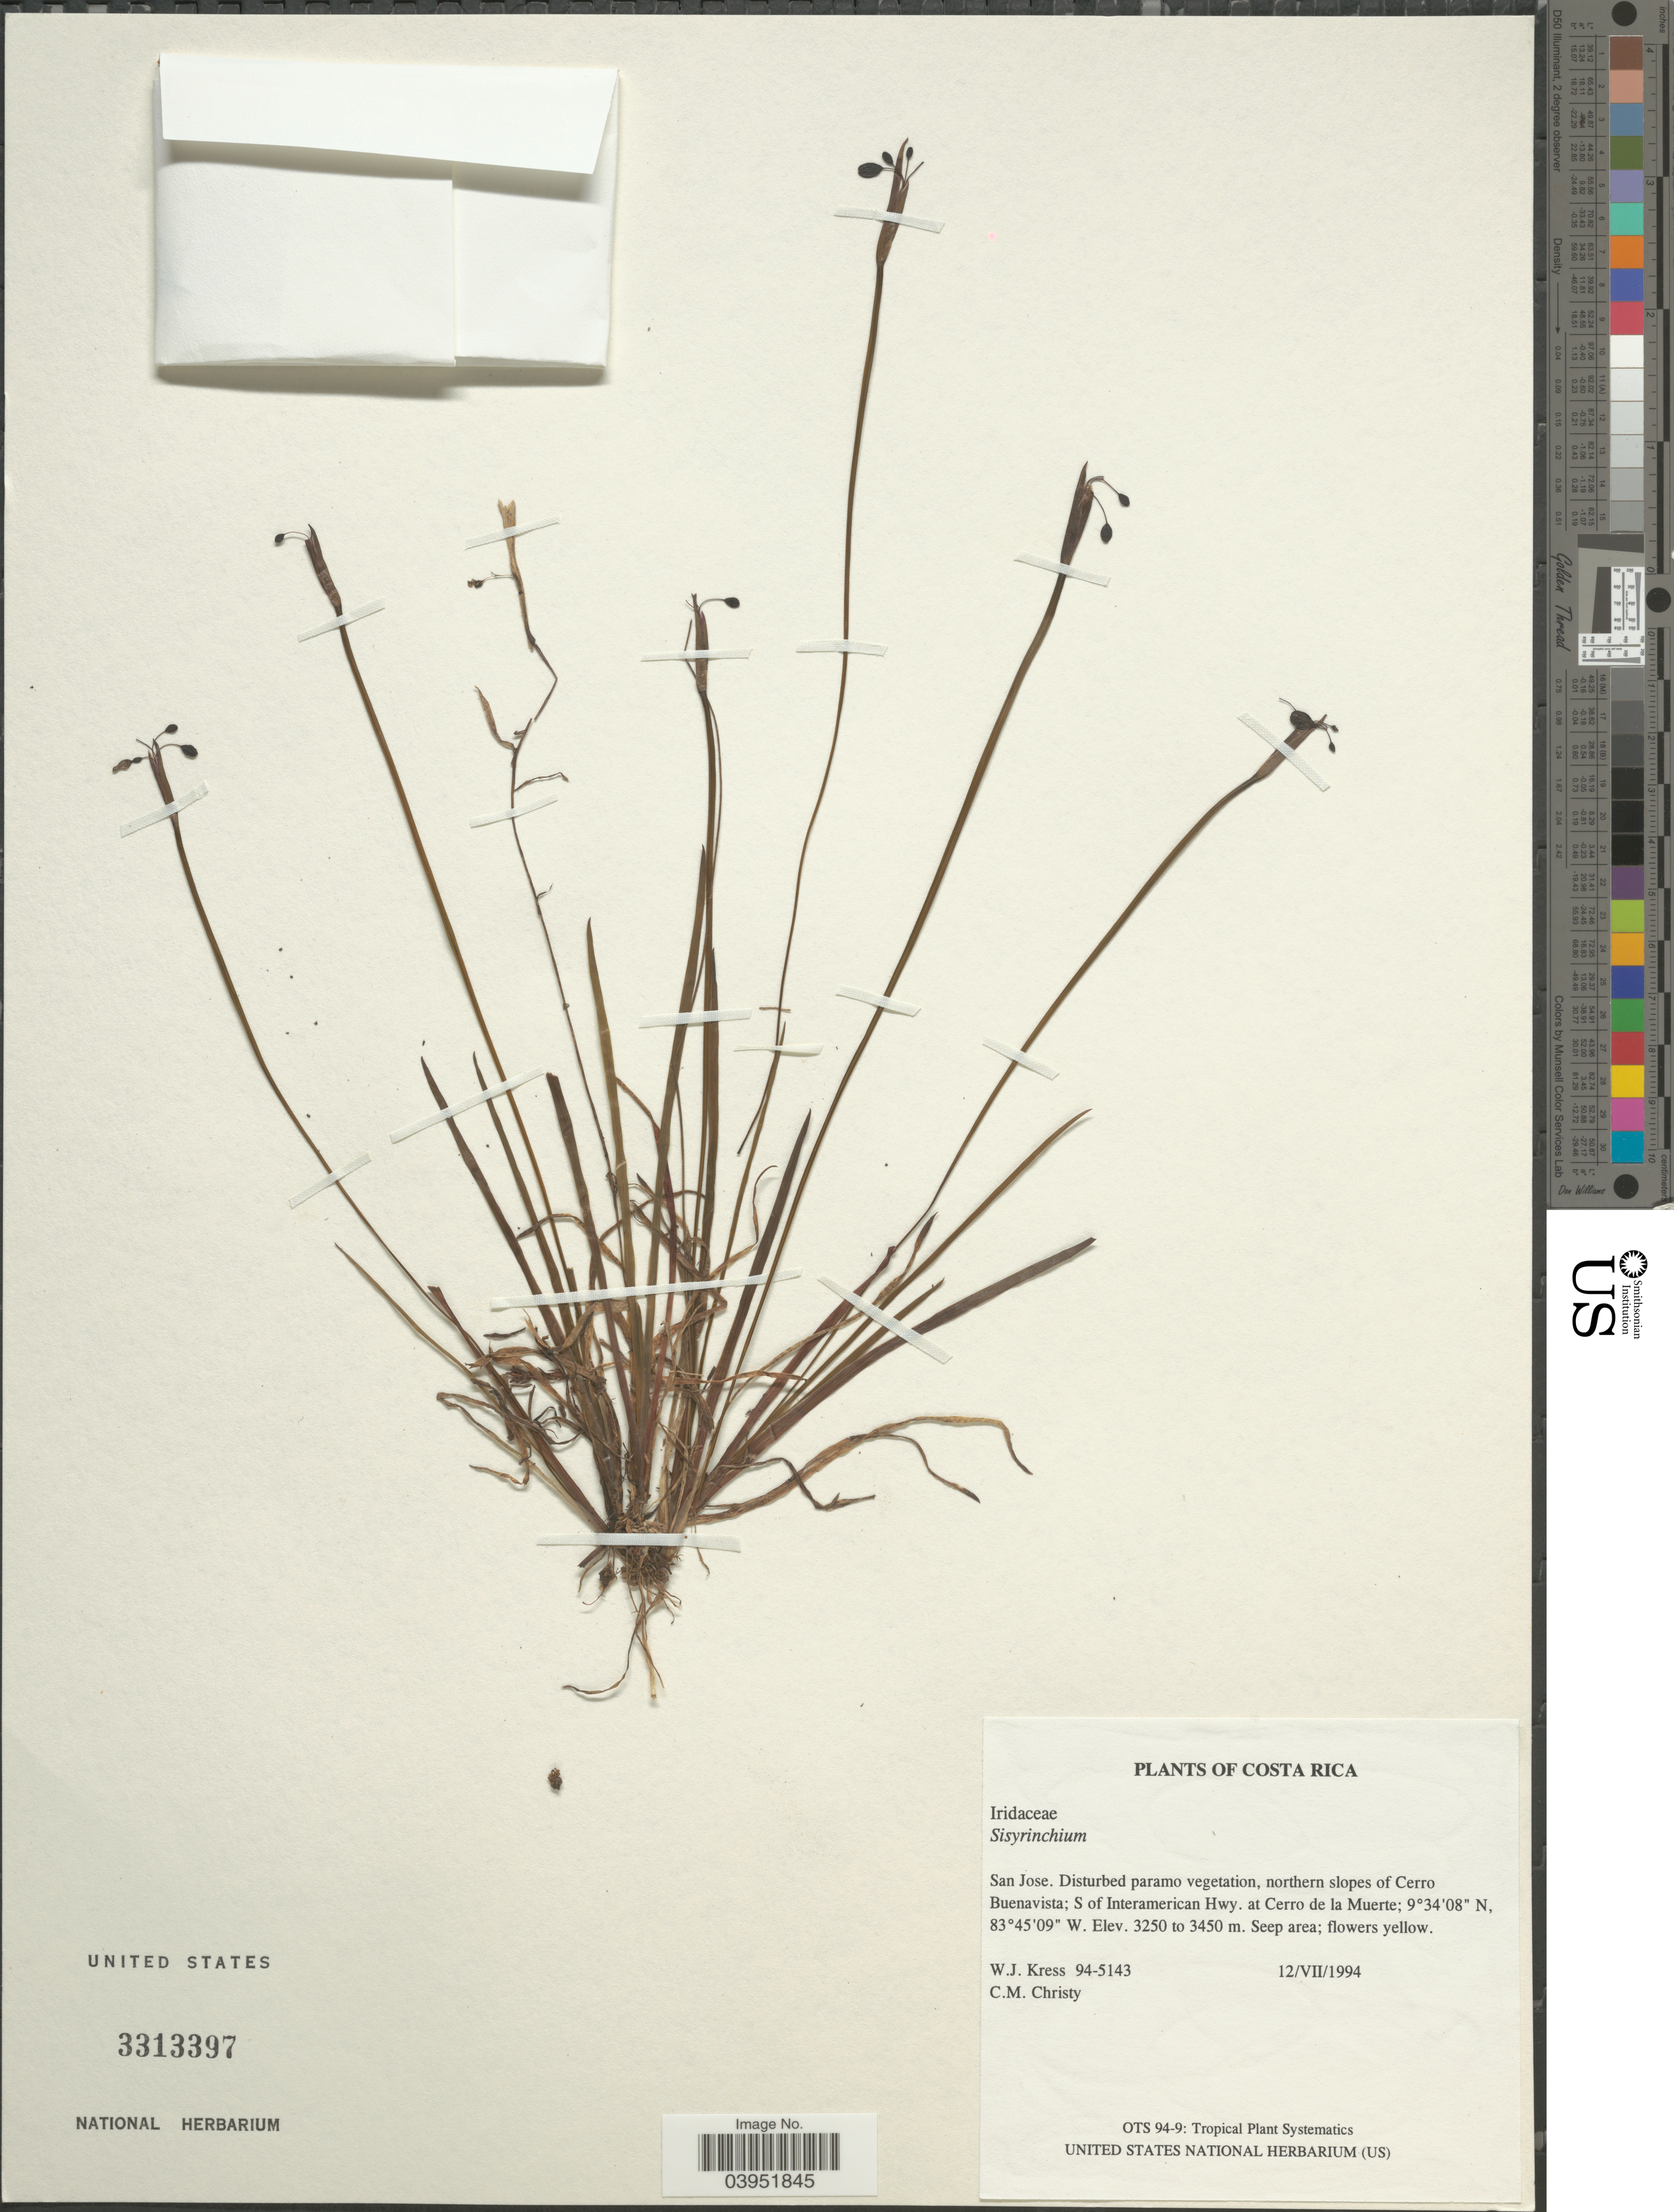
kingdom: Plantae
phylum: Tracheophyta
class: Liliopsida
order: Asparagales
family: Iridaceae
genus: Sisyrinchium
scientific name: Sisyrinchium sp.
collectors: W. J. Kress & C. M. Christy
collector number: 94-5143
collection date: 1994-07-12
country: Costa Rica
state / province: San José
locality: Northern slopes of Cerro Buenavista; S of Interamerican Hwy. at Cerro de la Muerte.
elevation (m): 3250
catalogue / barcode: US 3313397